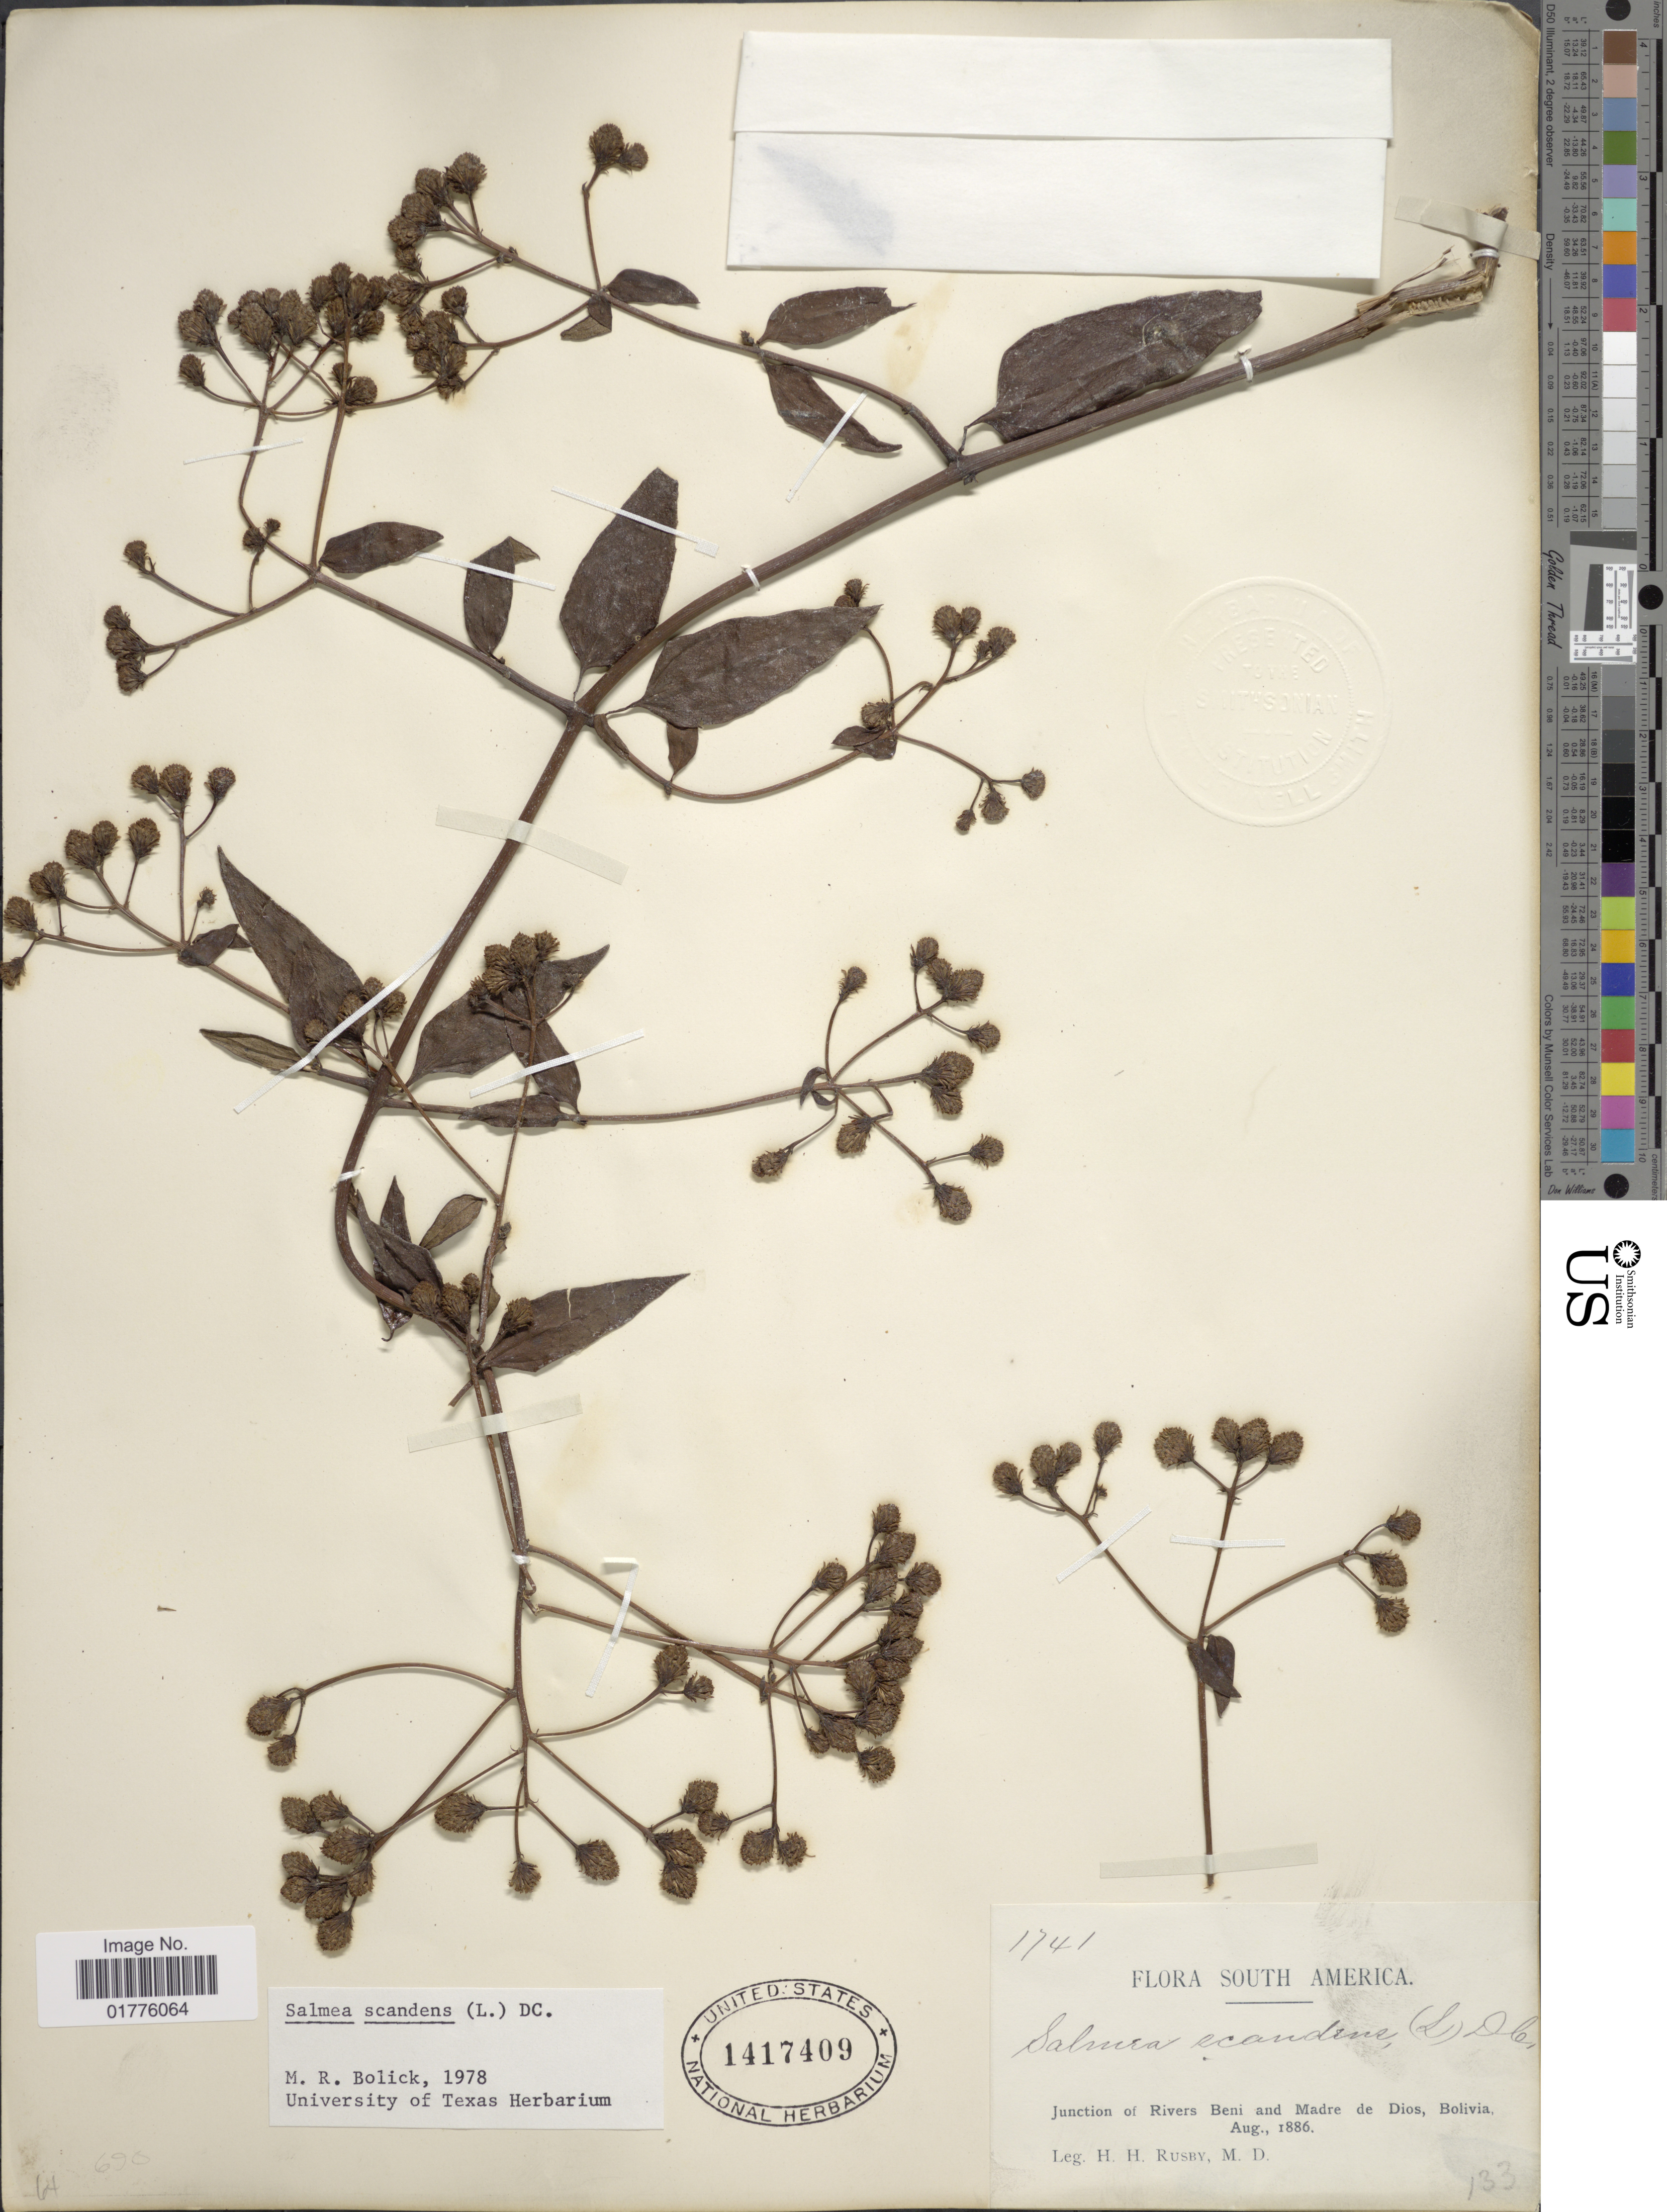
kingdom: Plantae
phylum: Tracheophyta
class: Magnoliopsida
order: Asterales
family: Asteraceae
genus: Salmea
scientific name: Salmea scandens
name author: (L.) DC.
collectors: H. H. Rusby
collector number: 1741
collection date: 1886-08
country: Bolivia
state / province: Beni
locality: Junction of Rivers Beni and Madre de Dios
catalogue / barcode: US 1417409